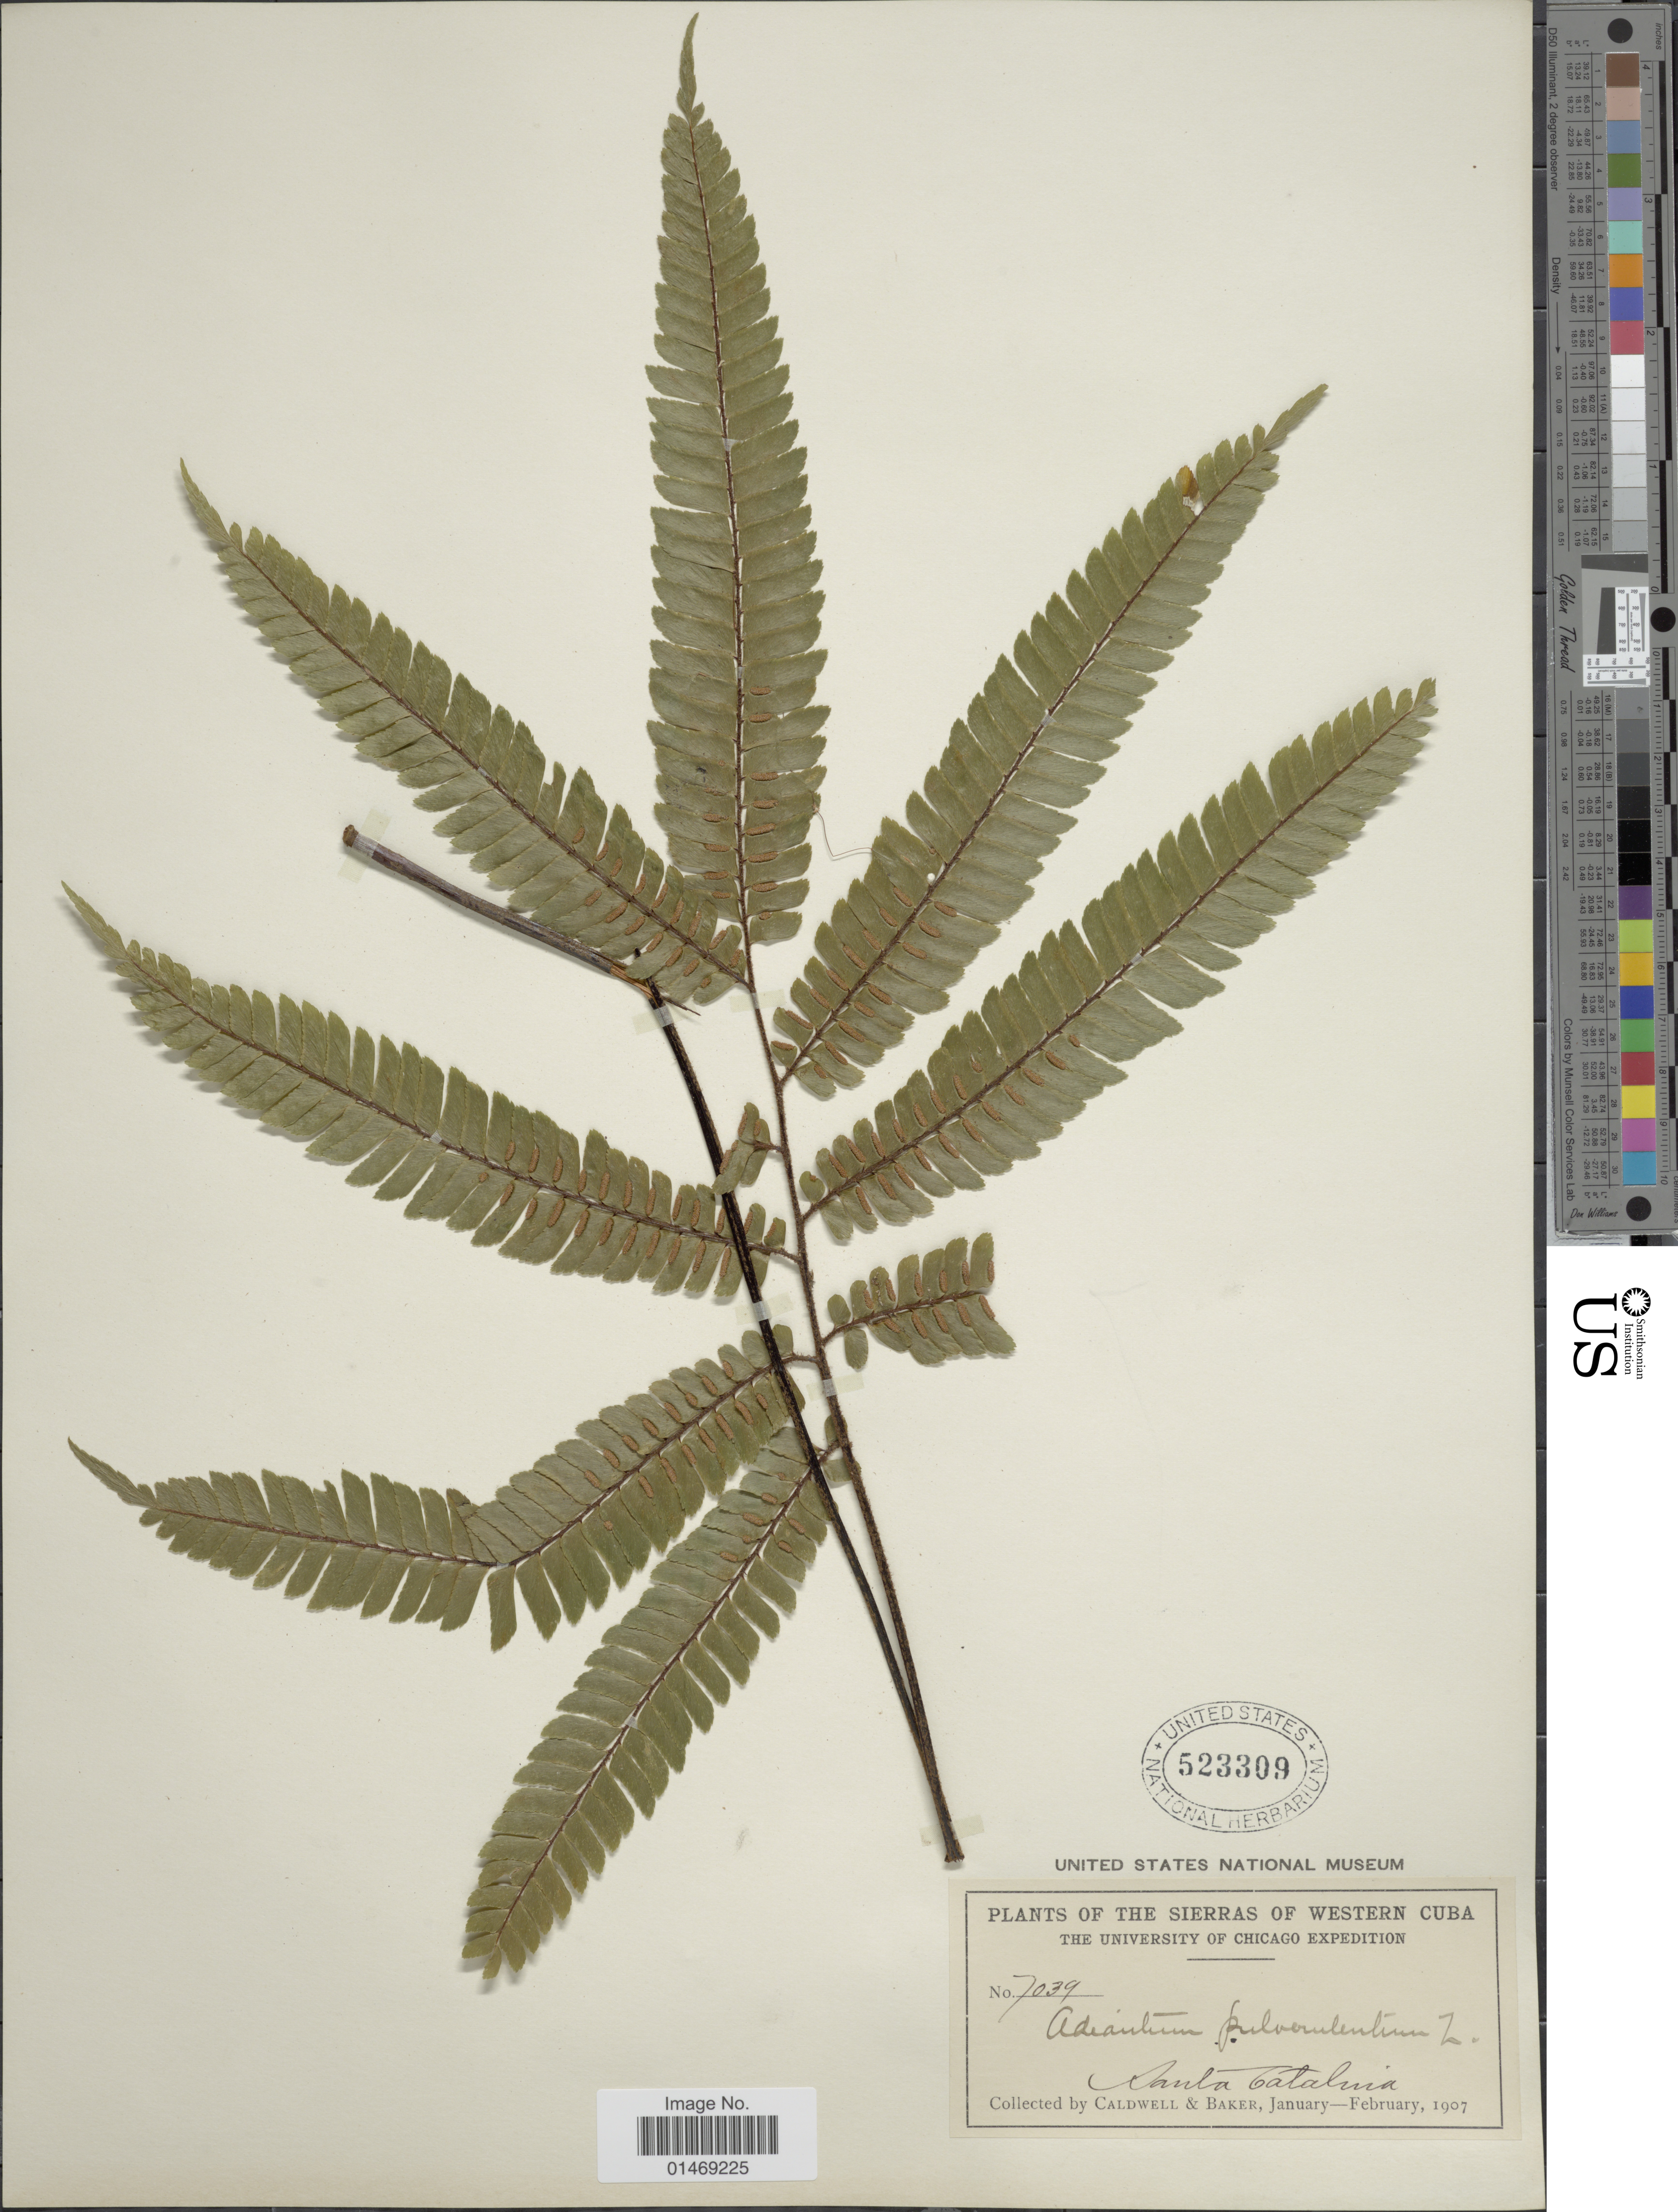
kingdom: Plantae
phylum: Tracheophyta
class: Polypodiopsida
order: Polypodiales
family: Pteridaceae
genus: Adiantum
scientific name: Adiantum pulverulentum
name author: L.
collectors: -. Caldwell & -- Baker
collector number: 7039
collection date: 1907-01/1907-02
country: Cuba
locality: The Sierras of Western Cuba, Santa Catalina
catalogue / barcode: US 523309